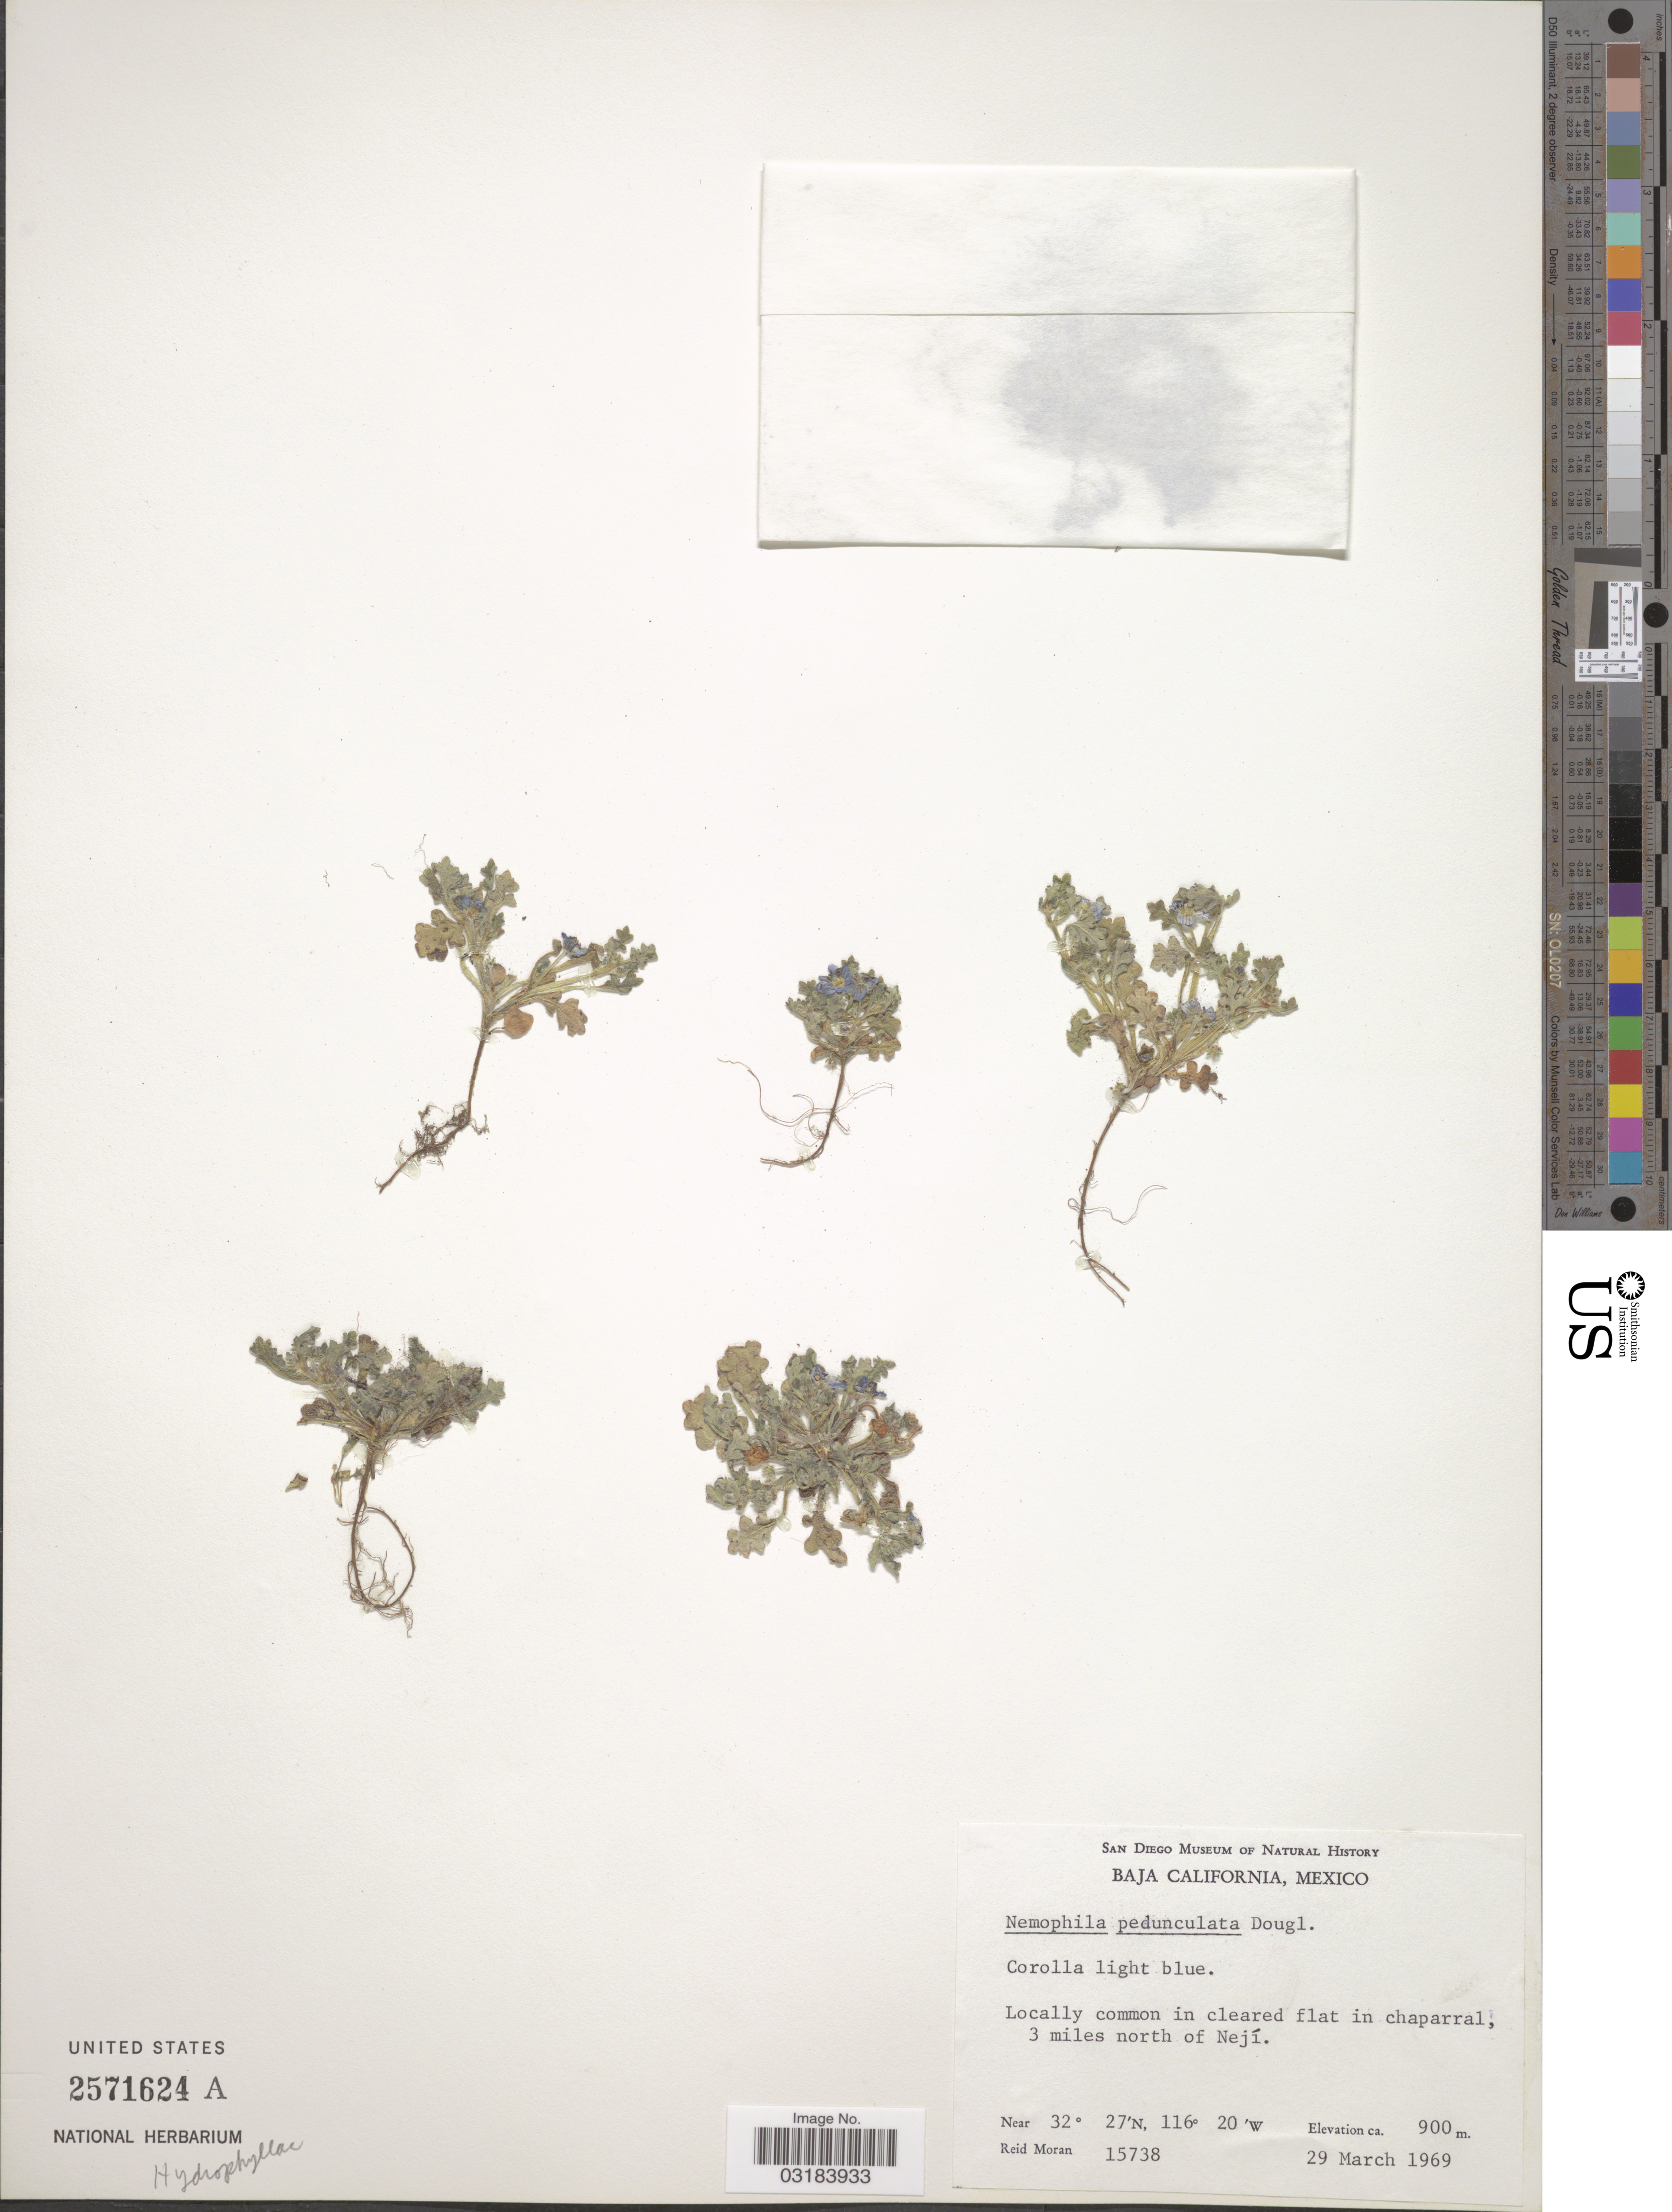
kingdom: Plantae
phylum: Tracheophyta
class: Magnoliopsida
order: Boraginales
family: Hydrophyllaceae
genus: Nemophila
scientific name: Nemophila pedunculata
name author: Douglas ex Benth.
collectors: R. V. Moran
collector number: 15738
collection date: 1969-03-29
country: Mexico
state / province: Baja California Norte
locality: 3 miles north of Nejí.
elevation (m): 900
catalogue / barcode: US 2571624A